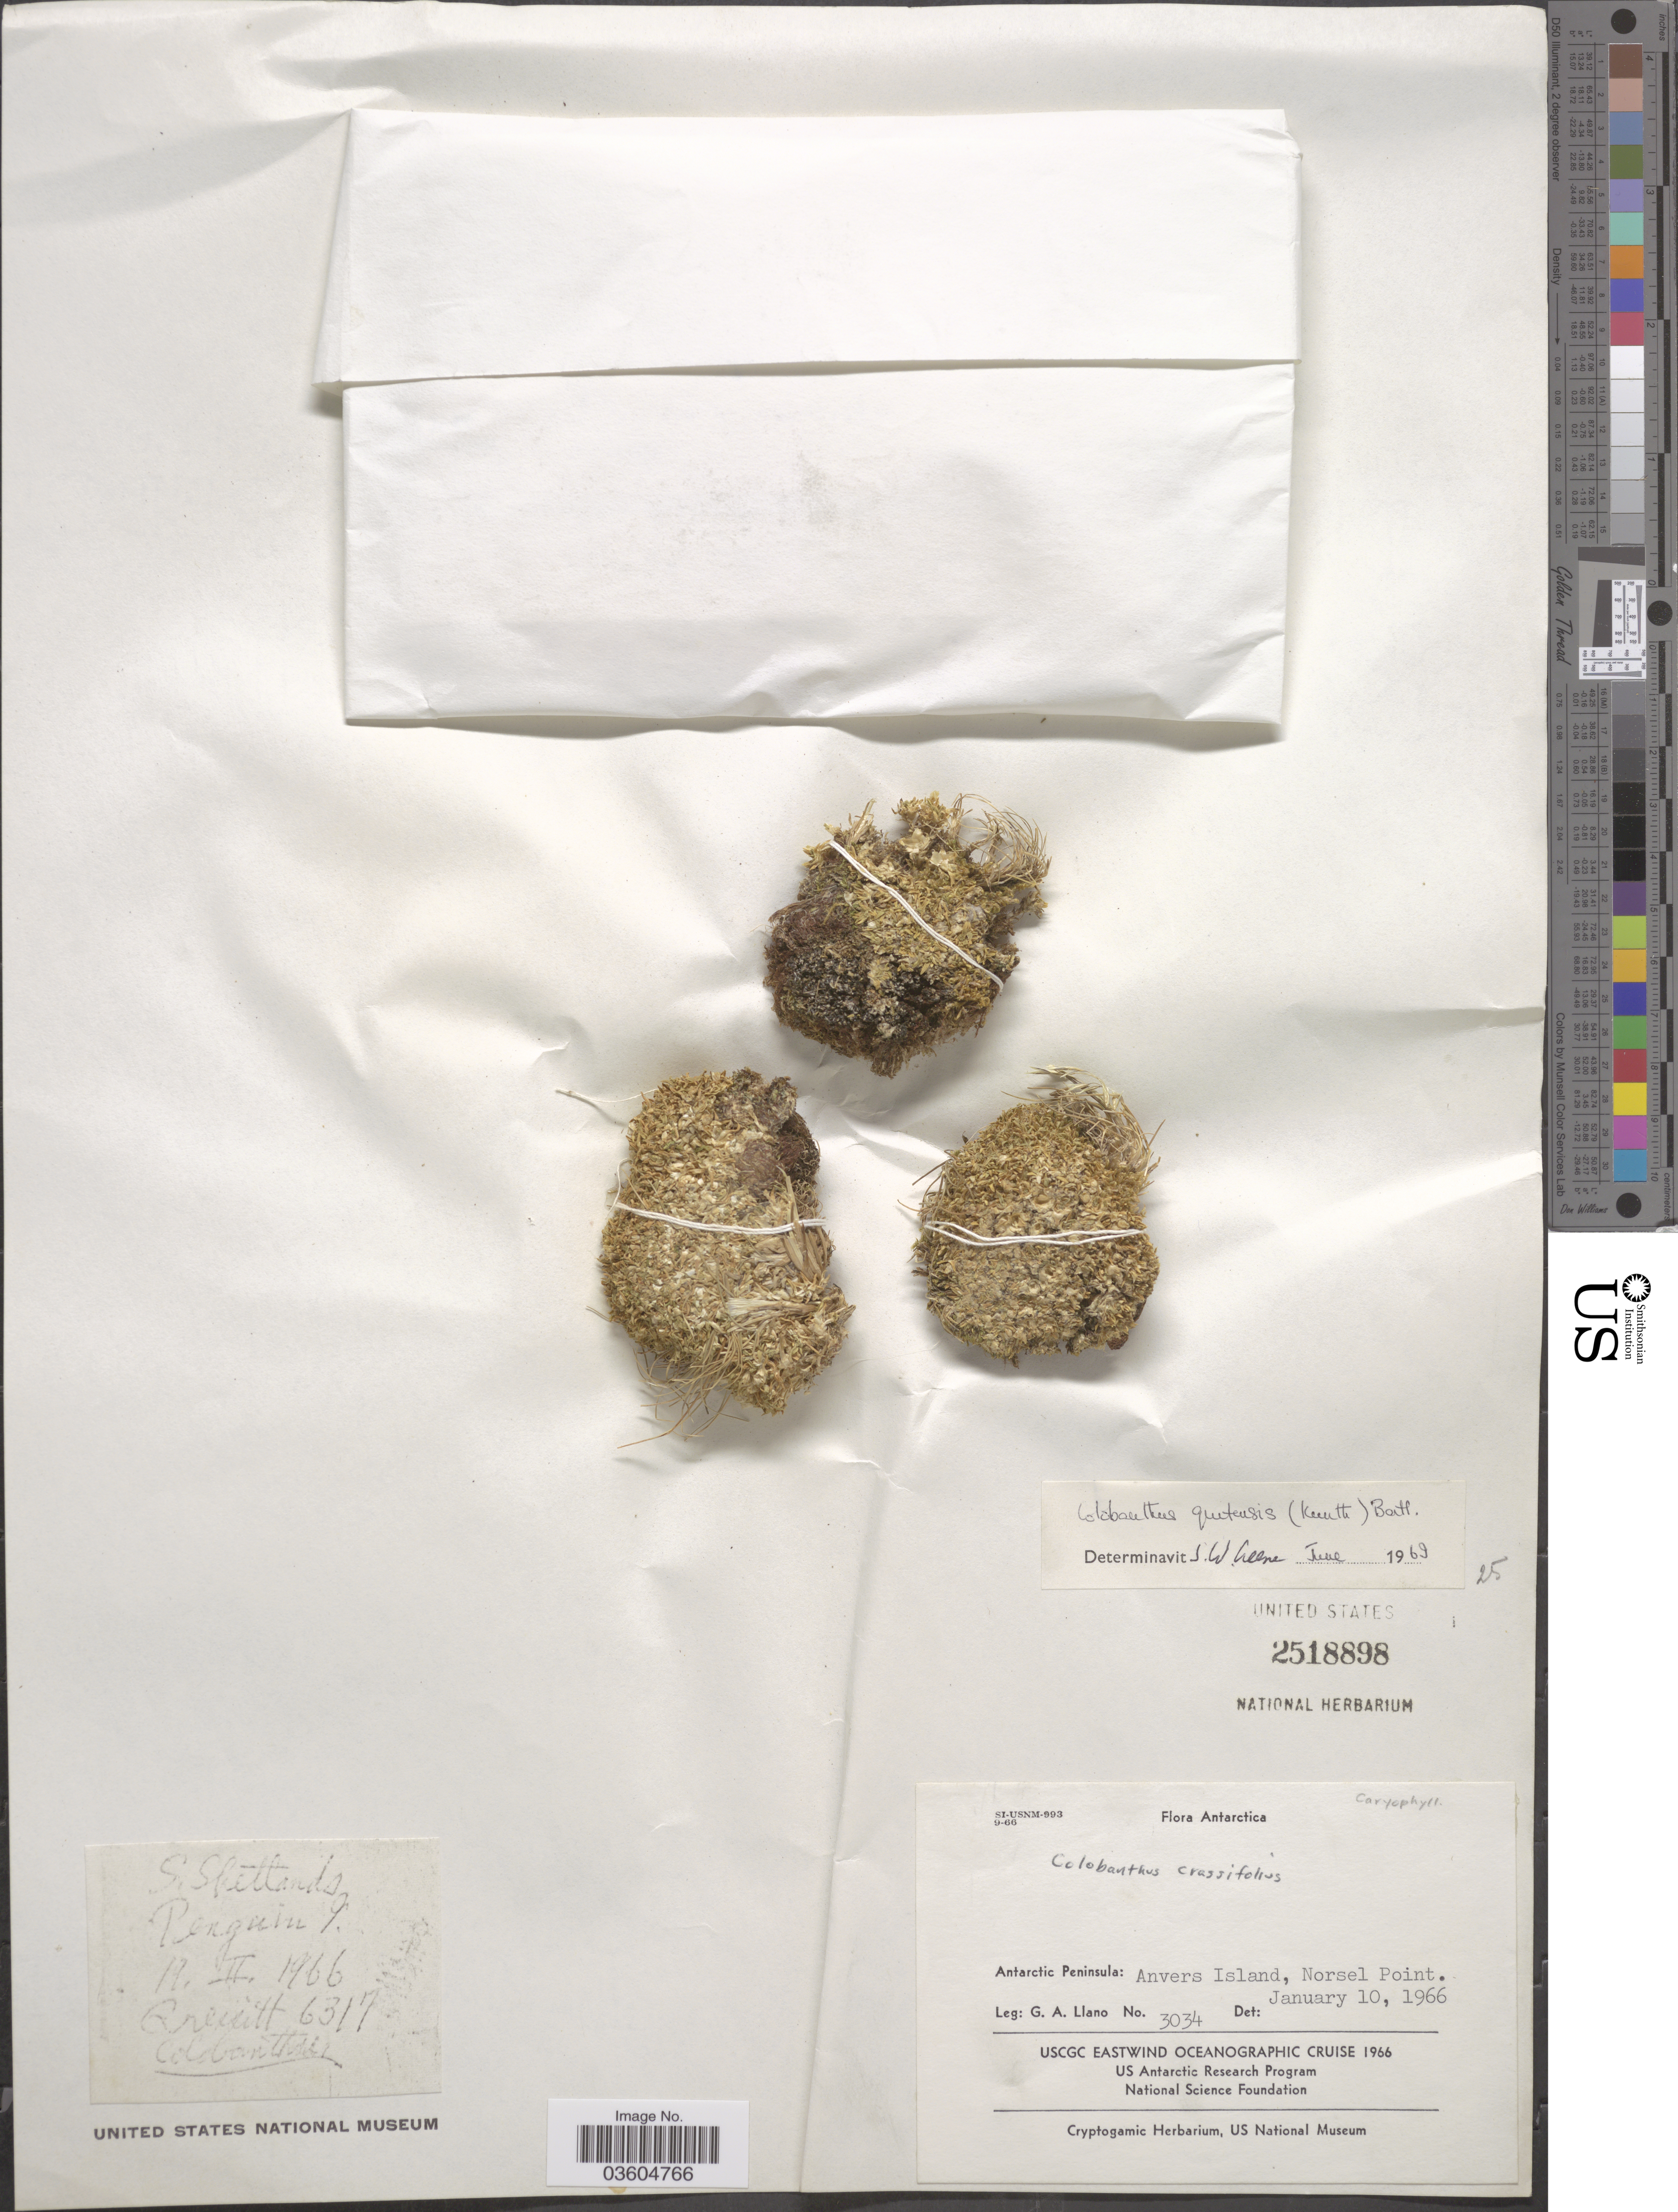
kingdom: Plantae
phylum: Tracheophyta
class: Magnoliopsida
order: Caryophyllales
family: Caryophyllaceae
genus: Colobanthus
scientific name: Colobanthus quitensis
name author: (Kunth) Bartl.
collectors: G. Llano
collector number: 3034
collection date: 1966-01-10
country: Antarctica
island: Anvers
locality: Antarctic Peninsula. Anvers Island, Norsel Point.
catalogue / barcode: US 2518898